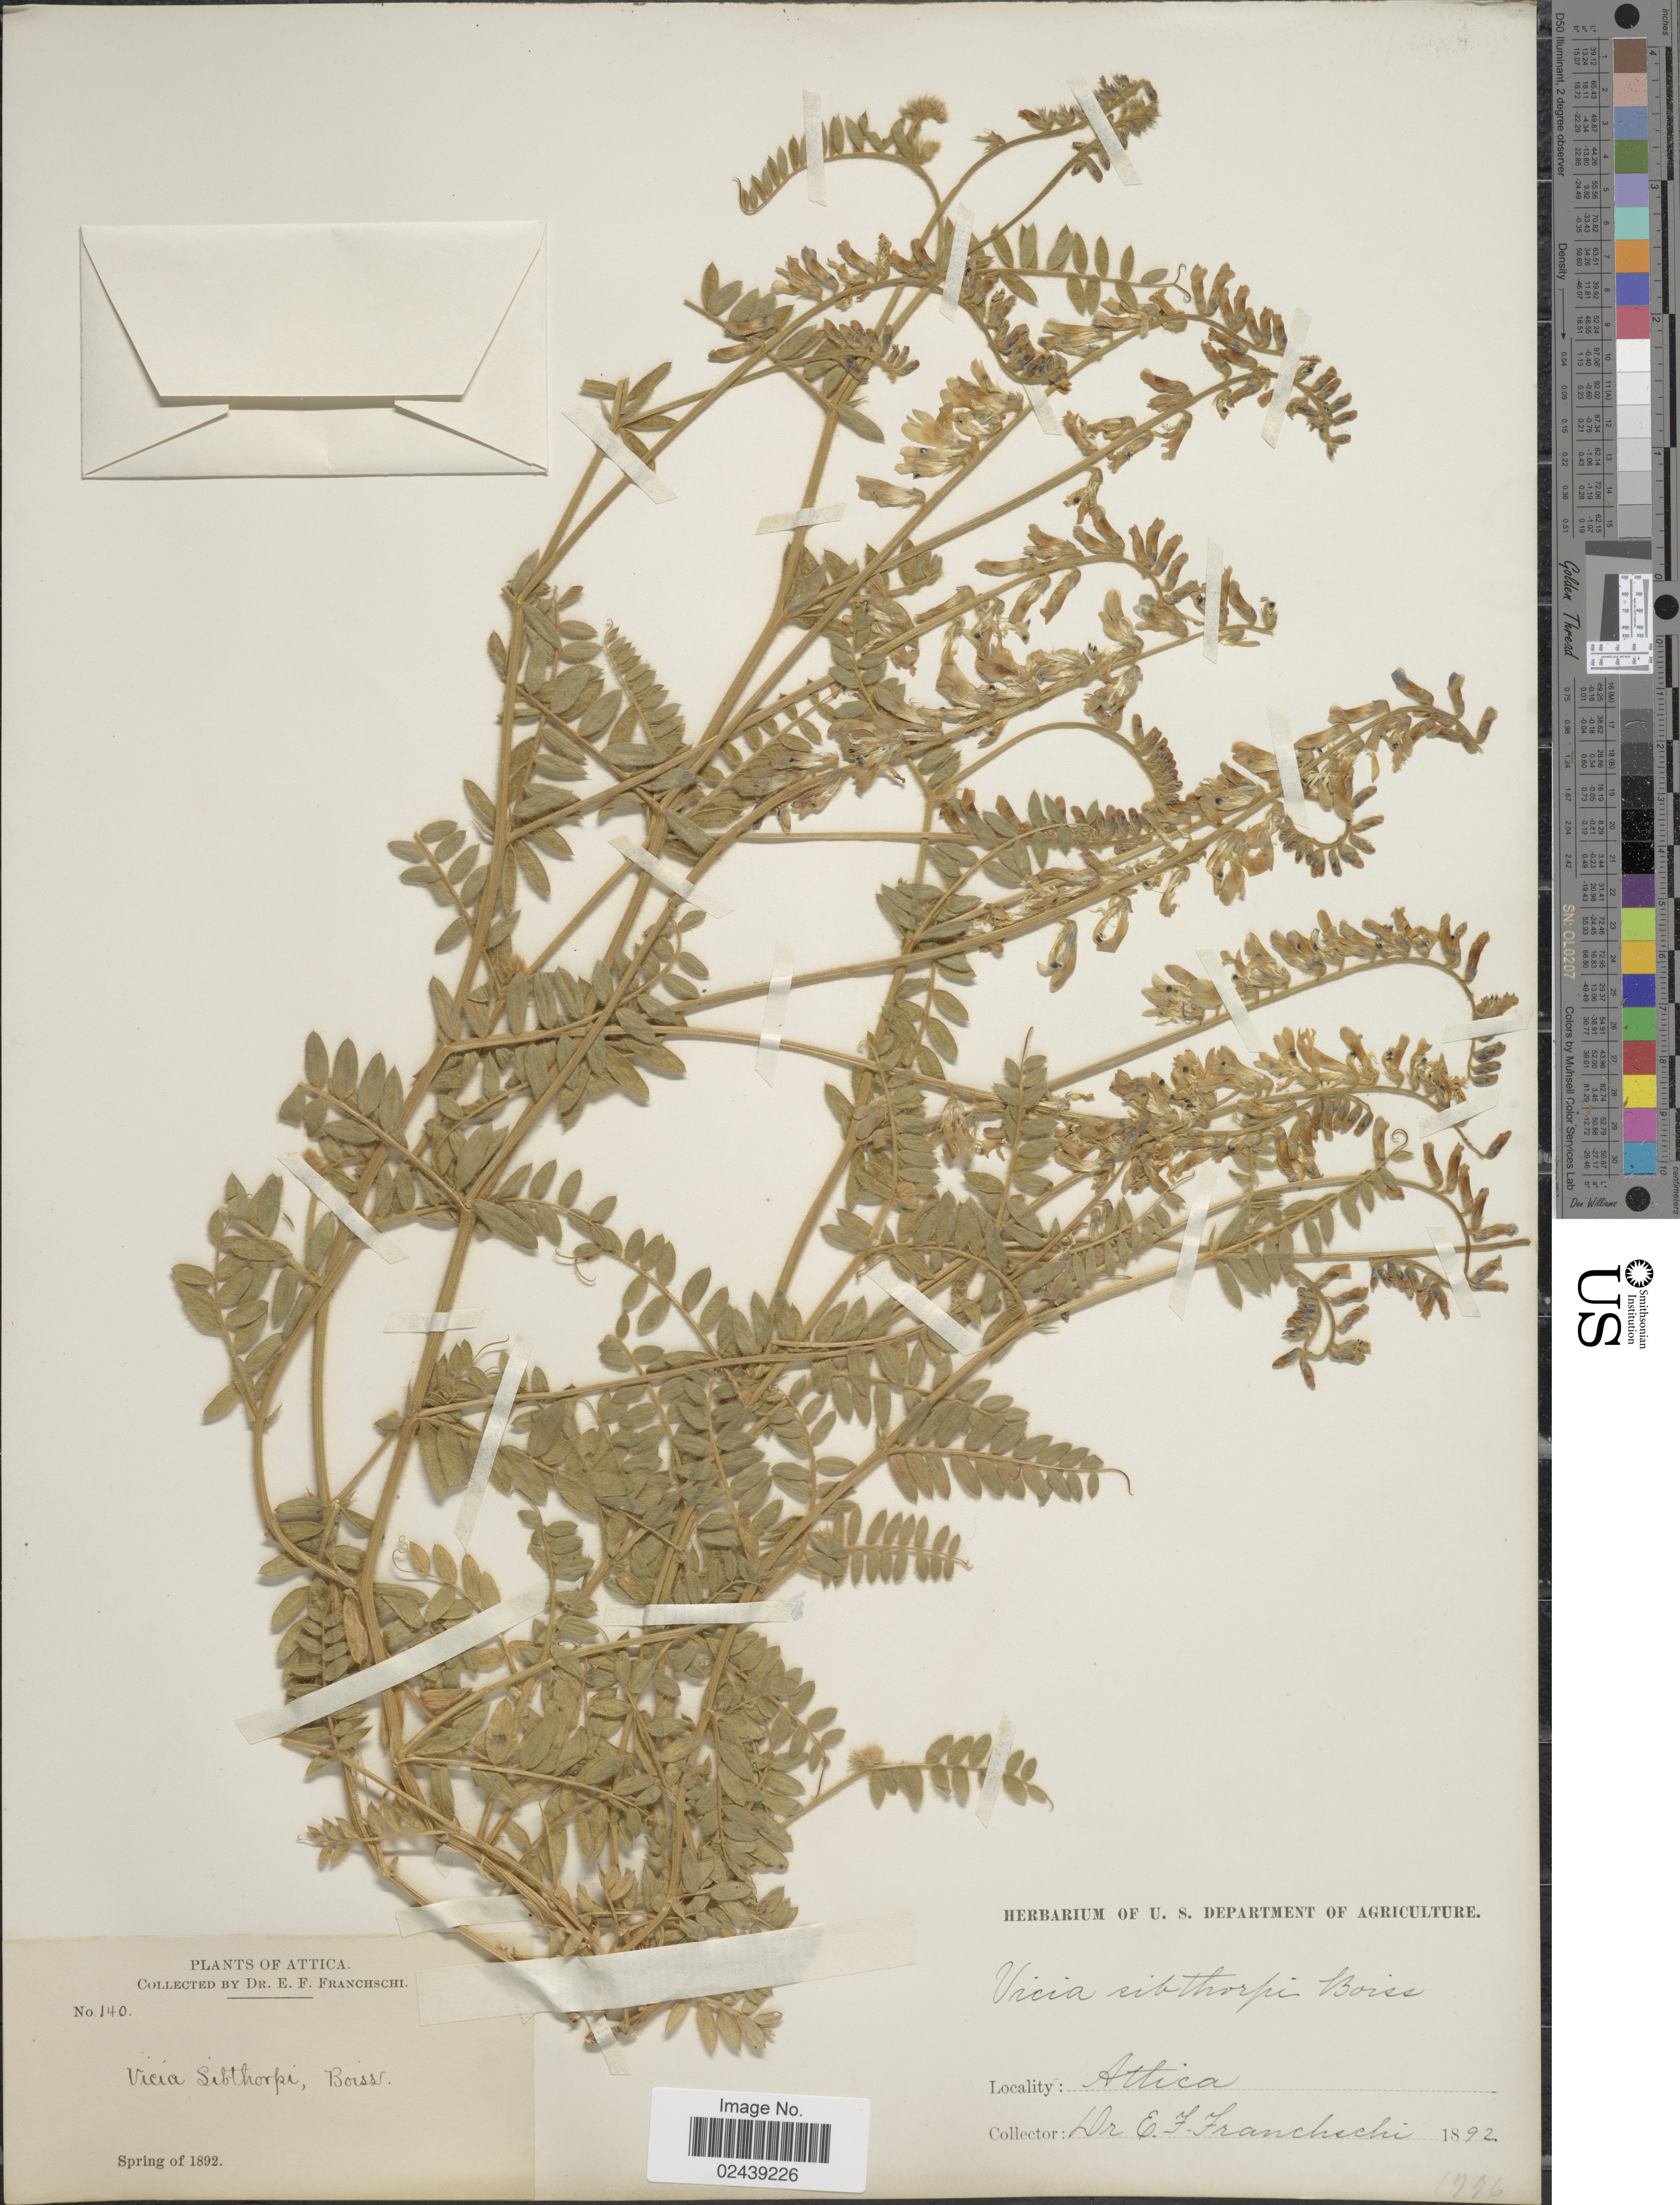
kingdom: Plantae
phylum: Tracheophyta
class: Magnoliopsida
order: Fabales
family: Fabaceae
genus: Vicia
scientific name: Vicia sibthorpii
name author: Boiss.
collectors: E. Franchschi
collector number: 140/1996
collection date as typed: Spring of 1892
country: Greece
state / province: Attica